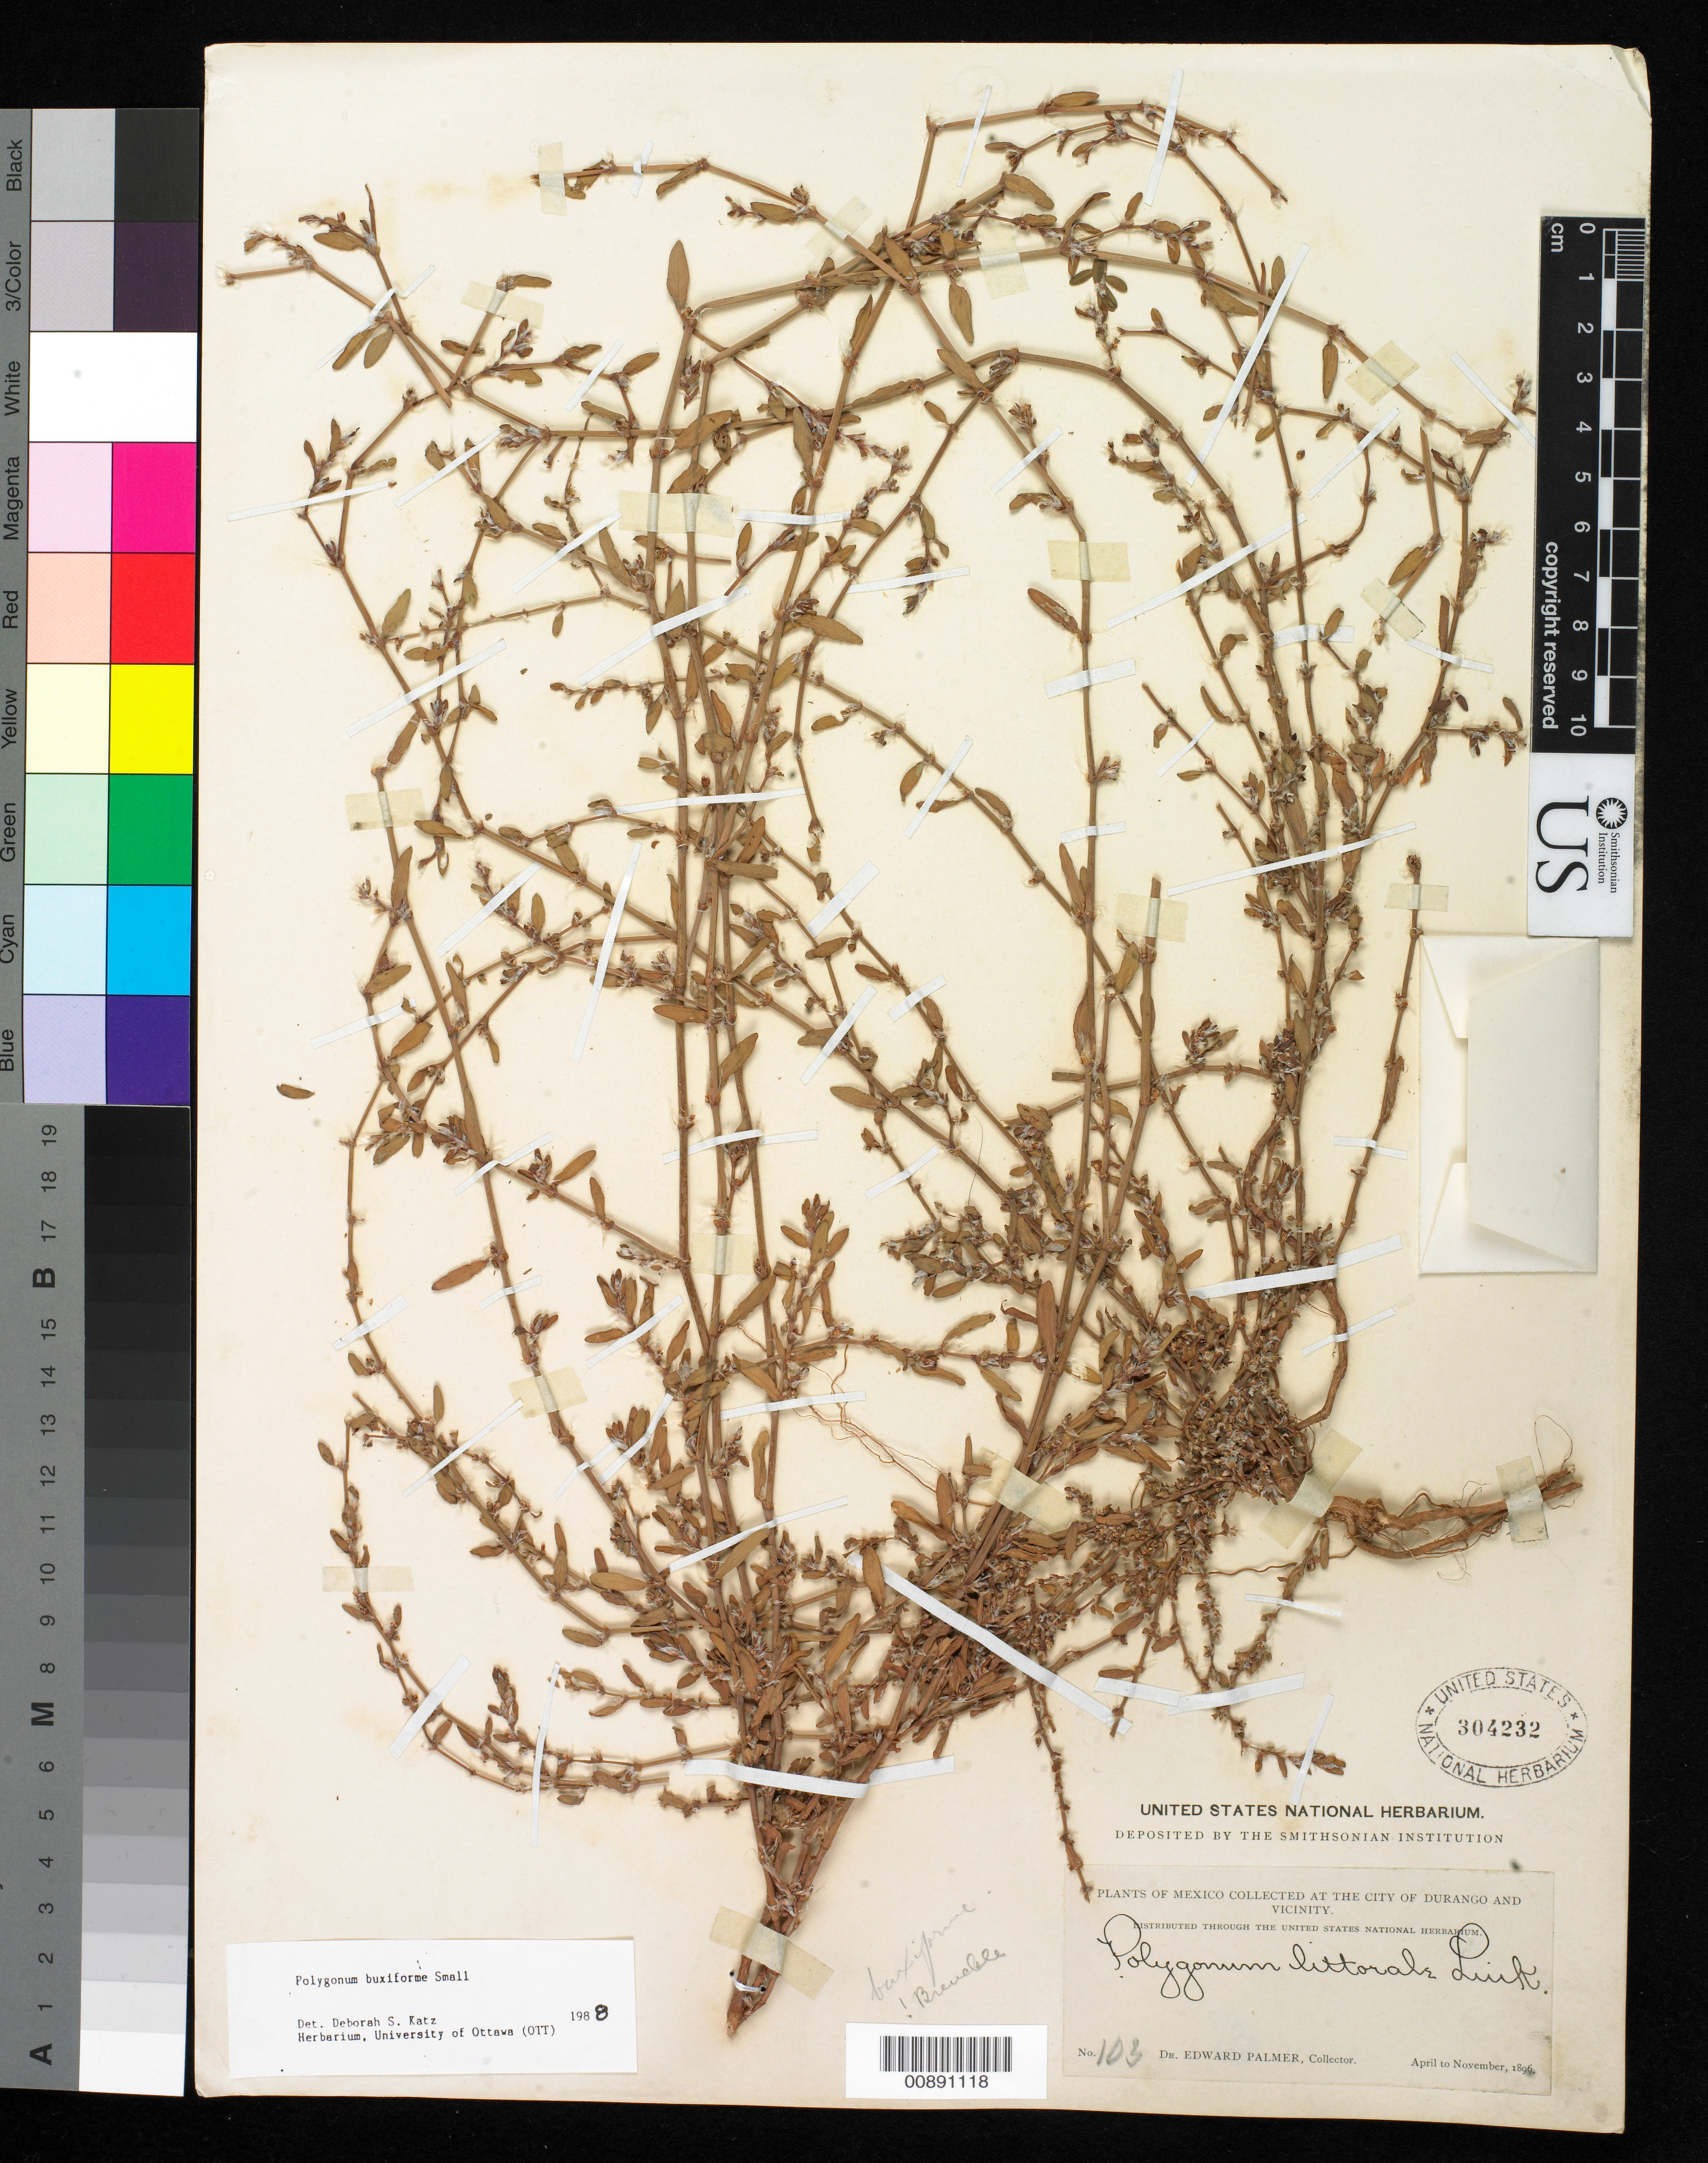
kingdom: Plantae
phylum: Tracheophyta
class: Magnoliopsida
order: Caryophyllales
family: Polygonaceae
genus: Polygonum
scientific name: Polygonum buxiforme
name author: Small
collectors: E. Palmer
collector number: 103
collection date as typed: Apr 1896 to -- Nov 1896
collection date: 1896-04/1896-11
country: Mexico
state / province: Durango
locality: City of Durango and vicinity.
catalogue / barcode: US 304232